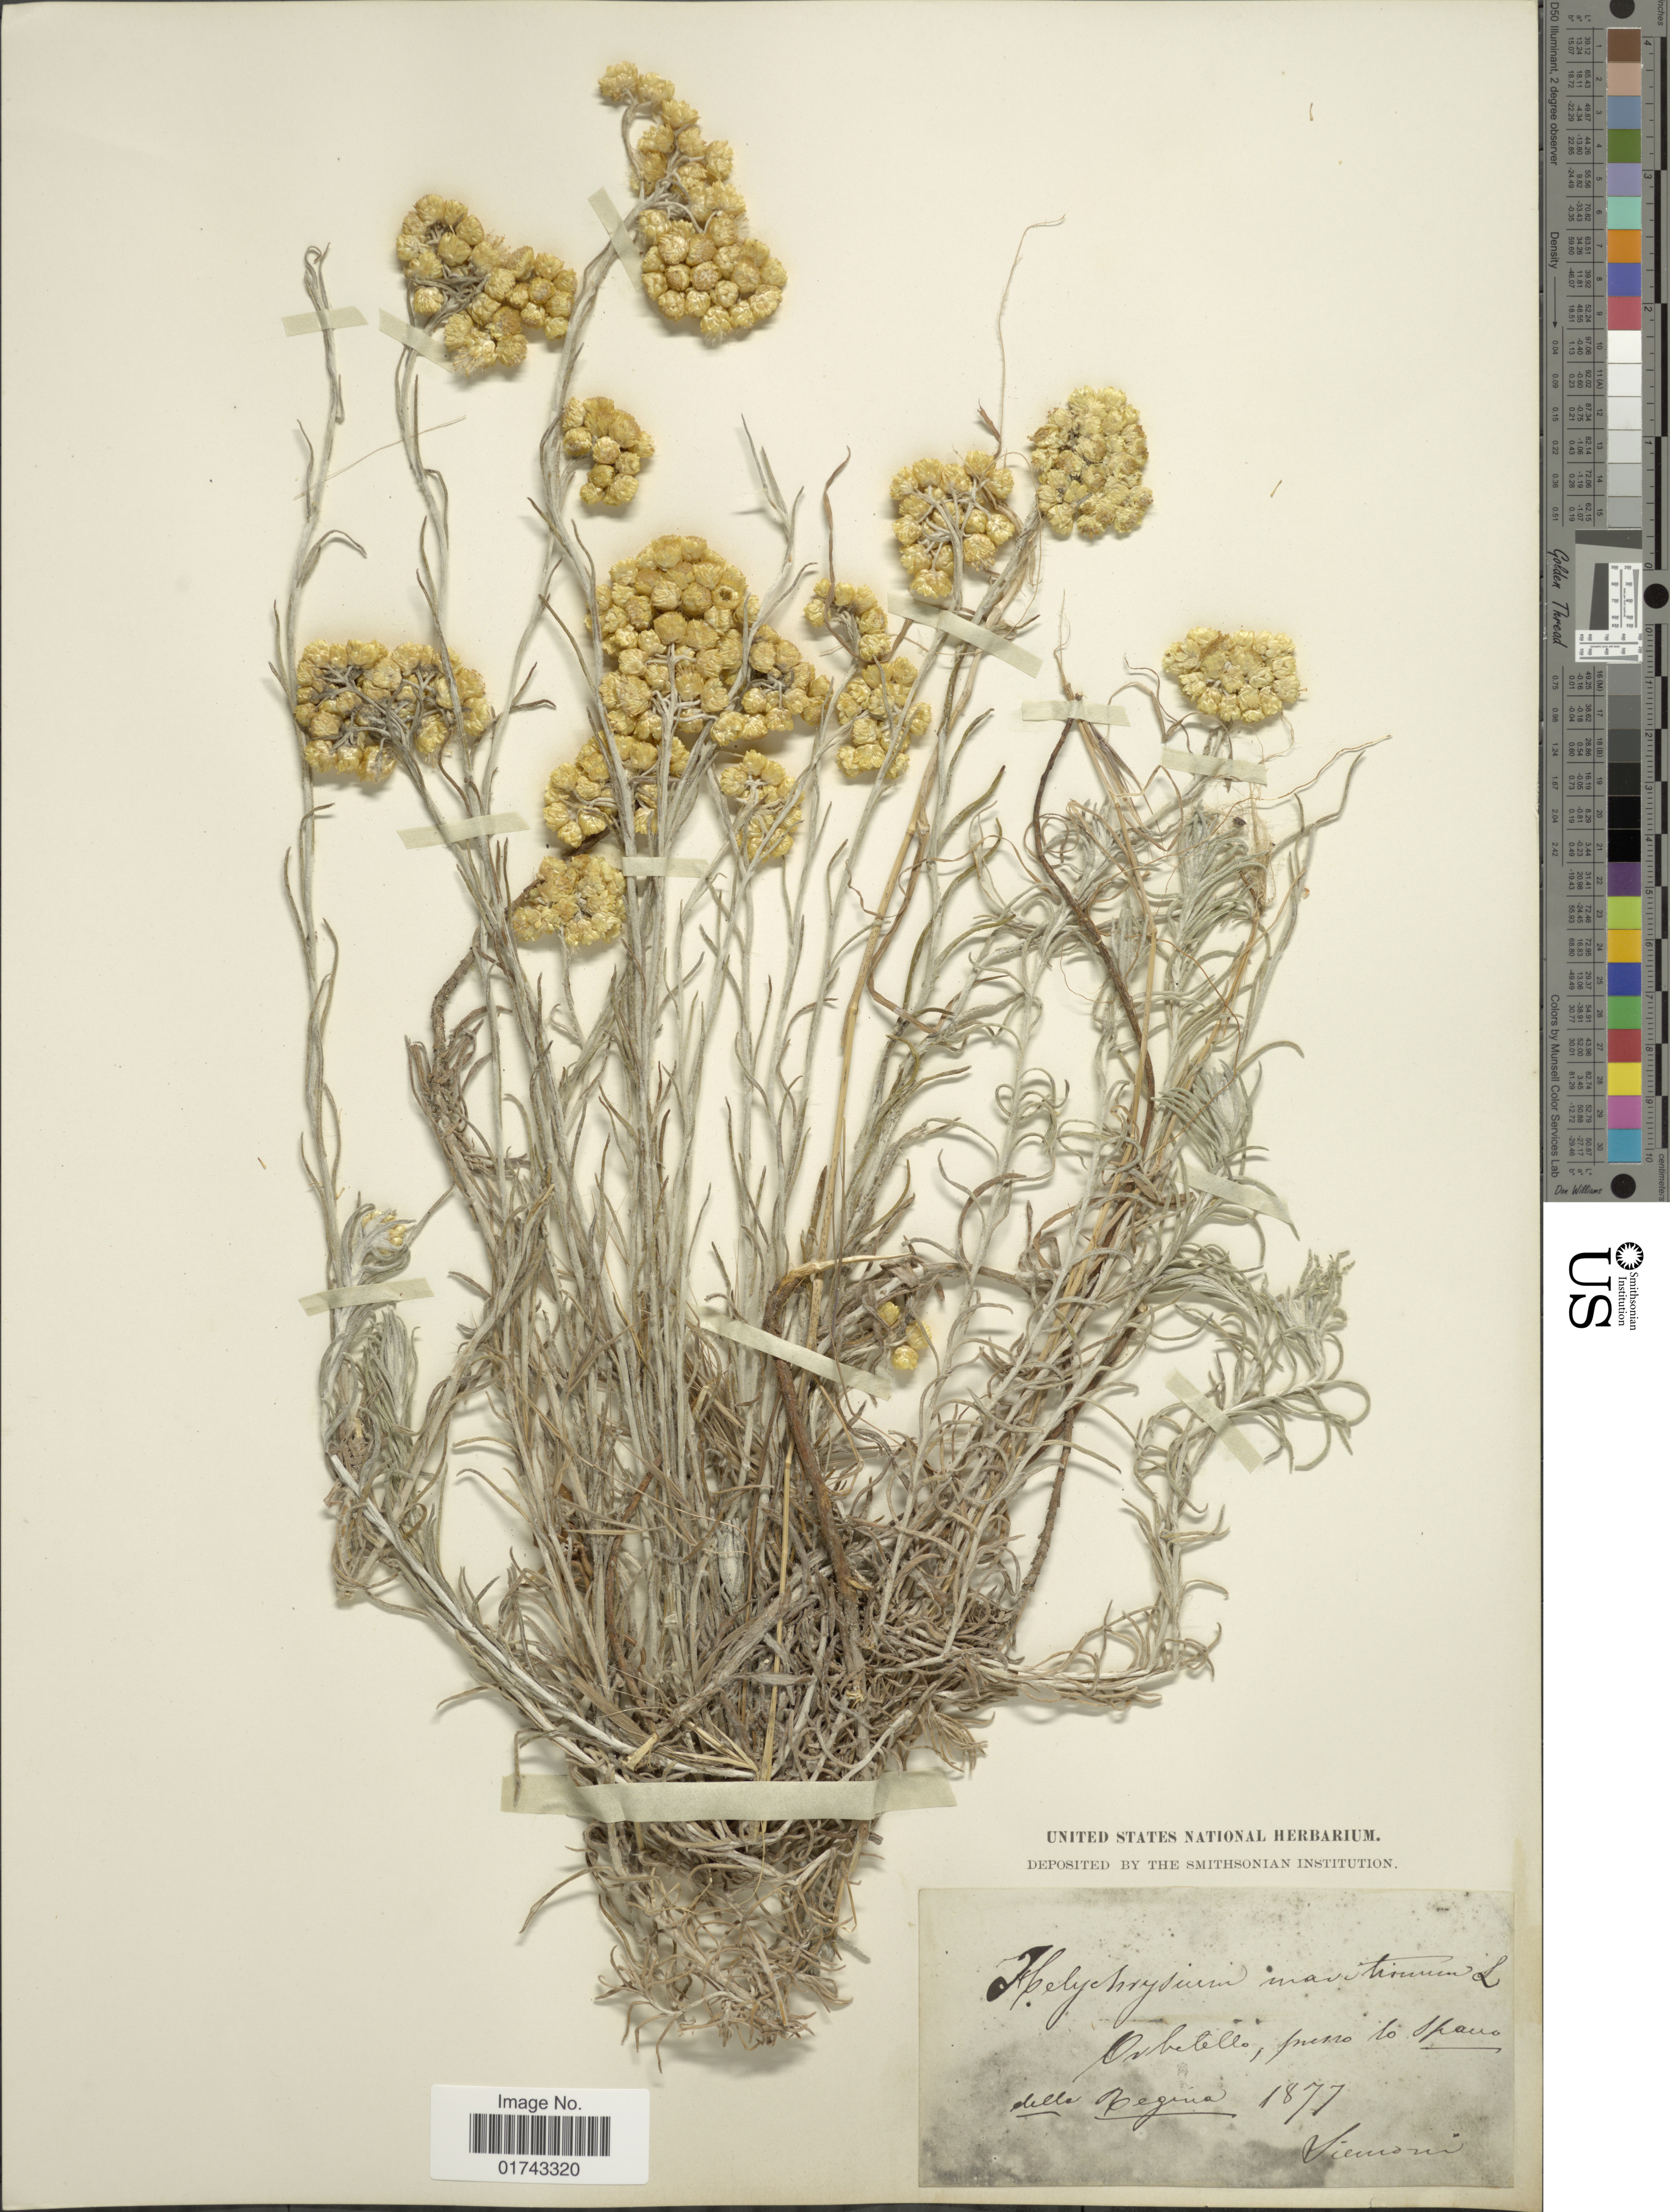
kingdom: Plantae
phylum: Tracheophyta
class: Magnoliopsida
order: Asterales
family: Asteraceae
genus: Helichrysum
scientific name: Helichrysum maritimun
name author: (L.) D. Don ex G. Don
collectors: G. Siemoni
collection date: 1877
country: Italy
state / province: Tuscany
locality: Orbetello, presso to spano della Pegrim [interpreted]